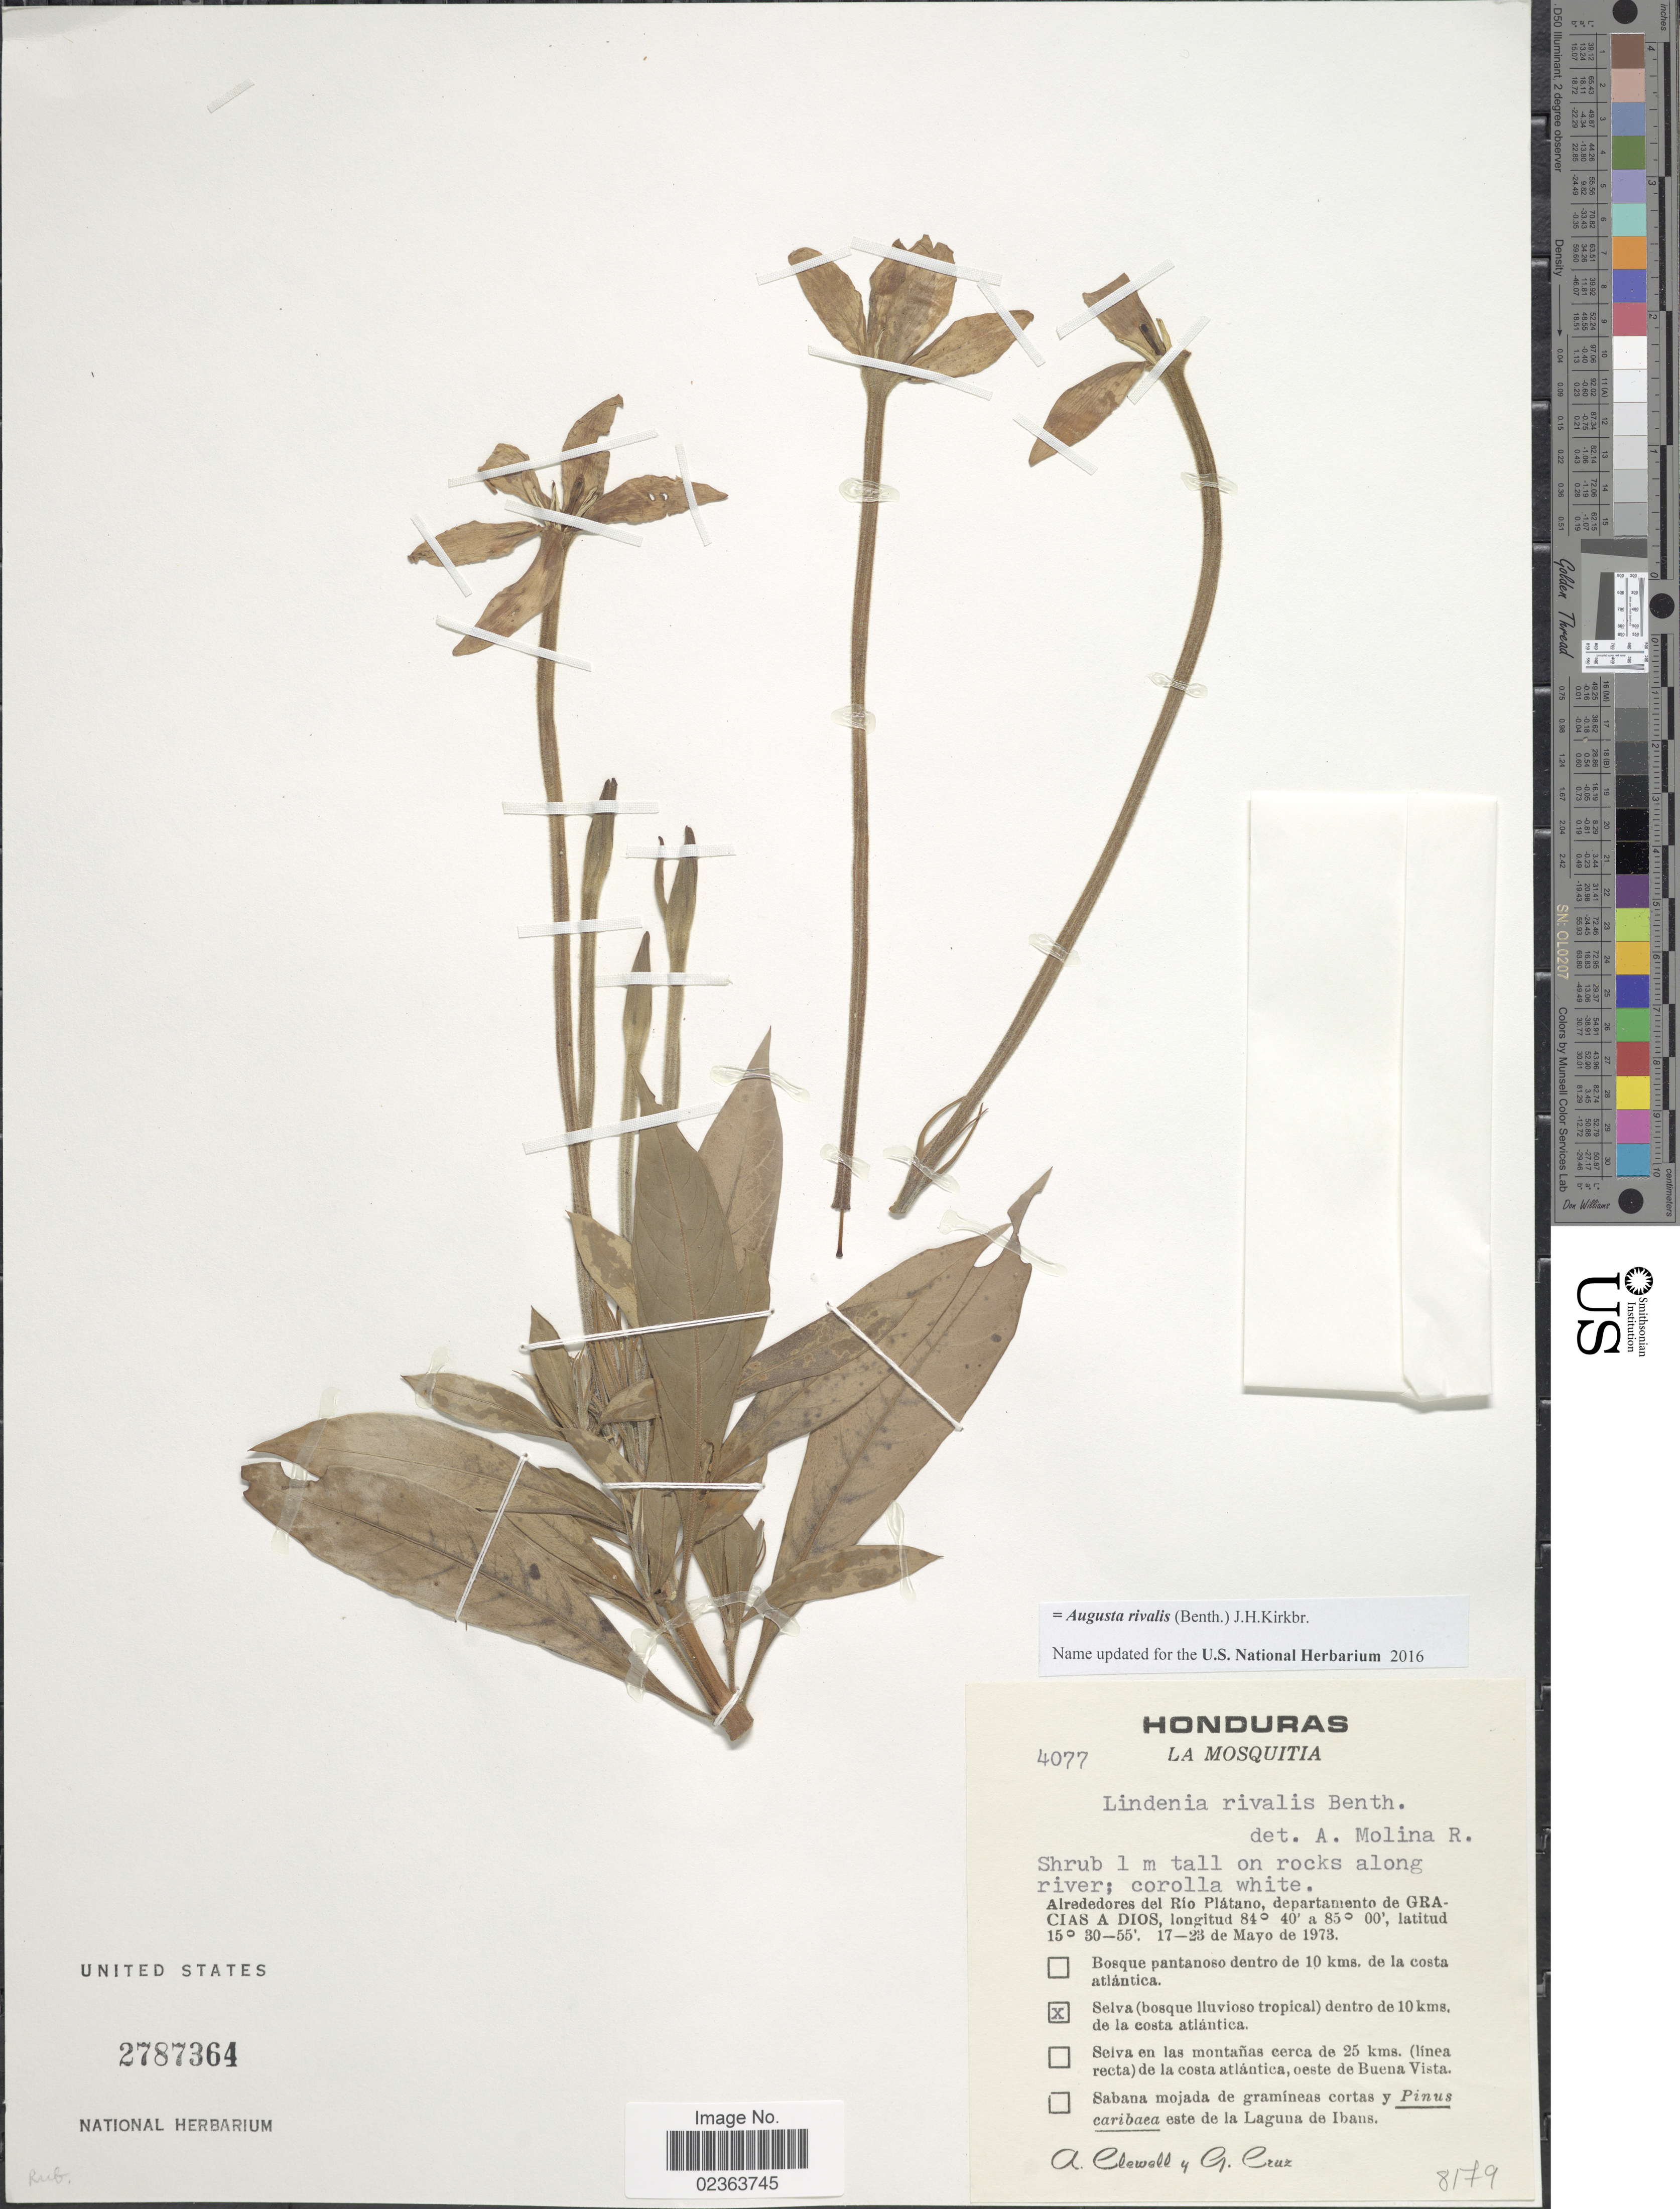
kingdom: Plantae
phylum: Tracheophyta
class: Magnoliopsida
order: Gentianales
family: Rubiaceae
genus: Augusta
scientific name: Augusta rivalis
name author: (Benth.) J.H. Kirkbr.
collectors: A. Clewell & G. Cruz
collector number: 4077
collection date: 1973-05-17/1973-05-23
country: Honduras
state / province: Gracias de Dios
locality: La Mosquitia, Alrededores del Rio Platano, departamento de Gracias a Dios, dentro de 10 kms de la costa atlantica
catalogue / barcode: US 2787364